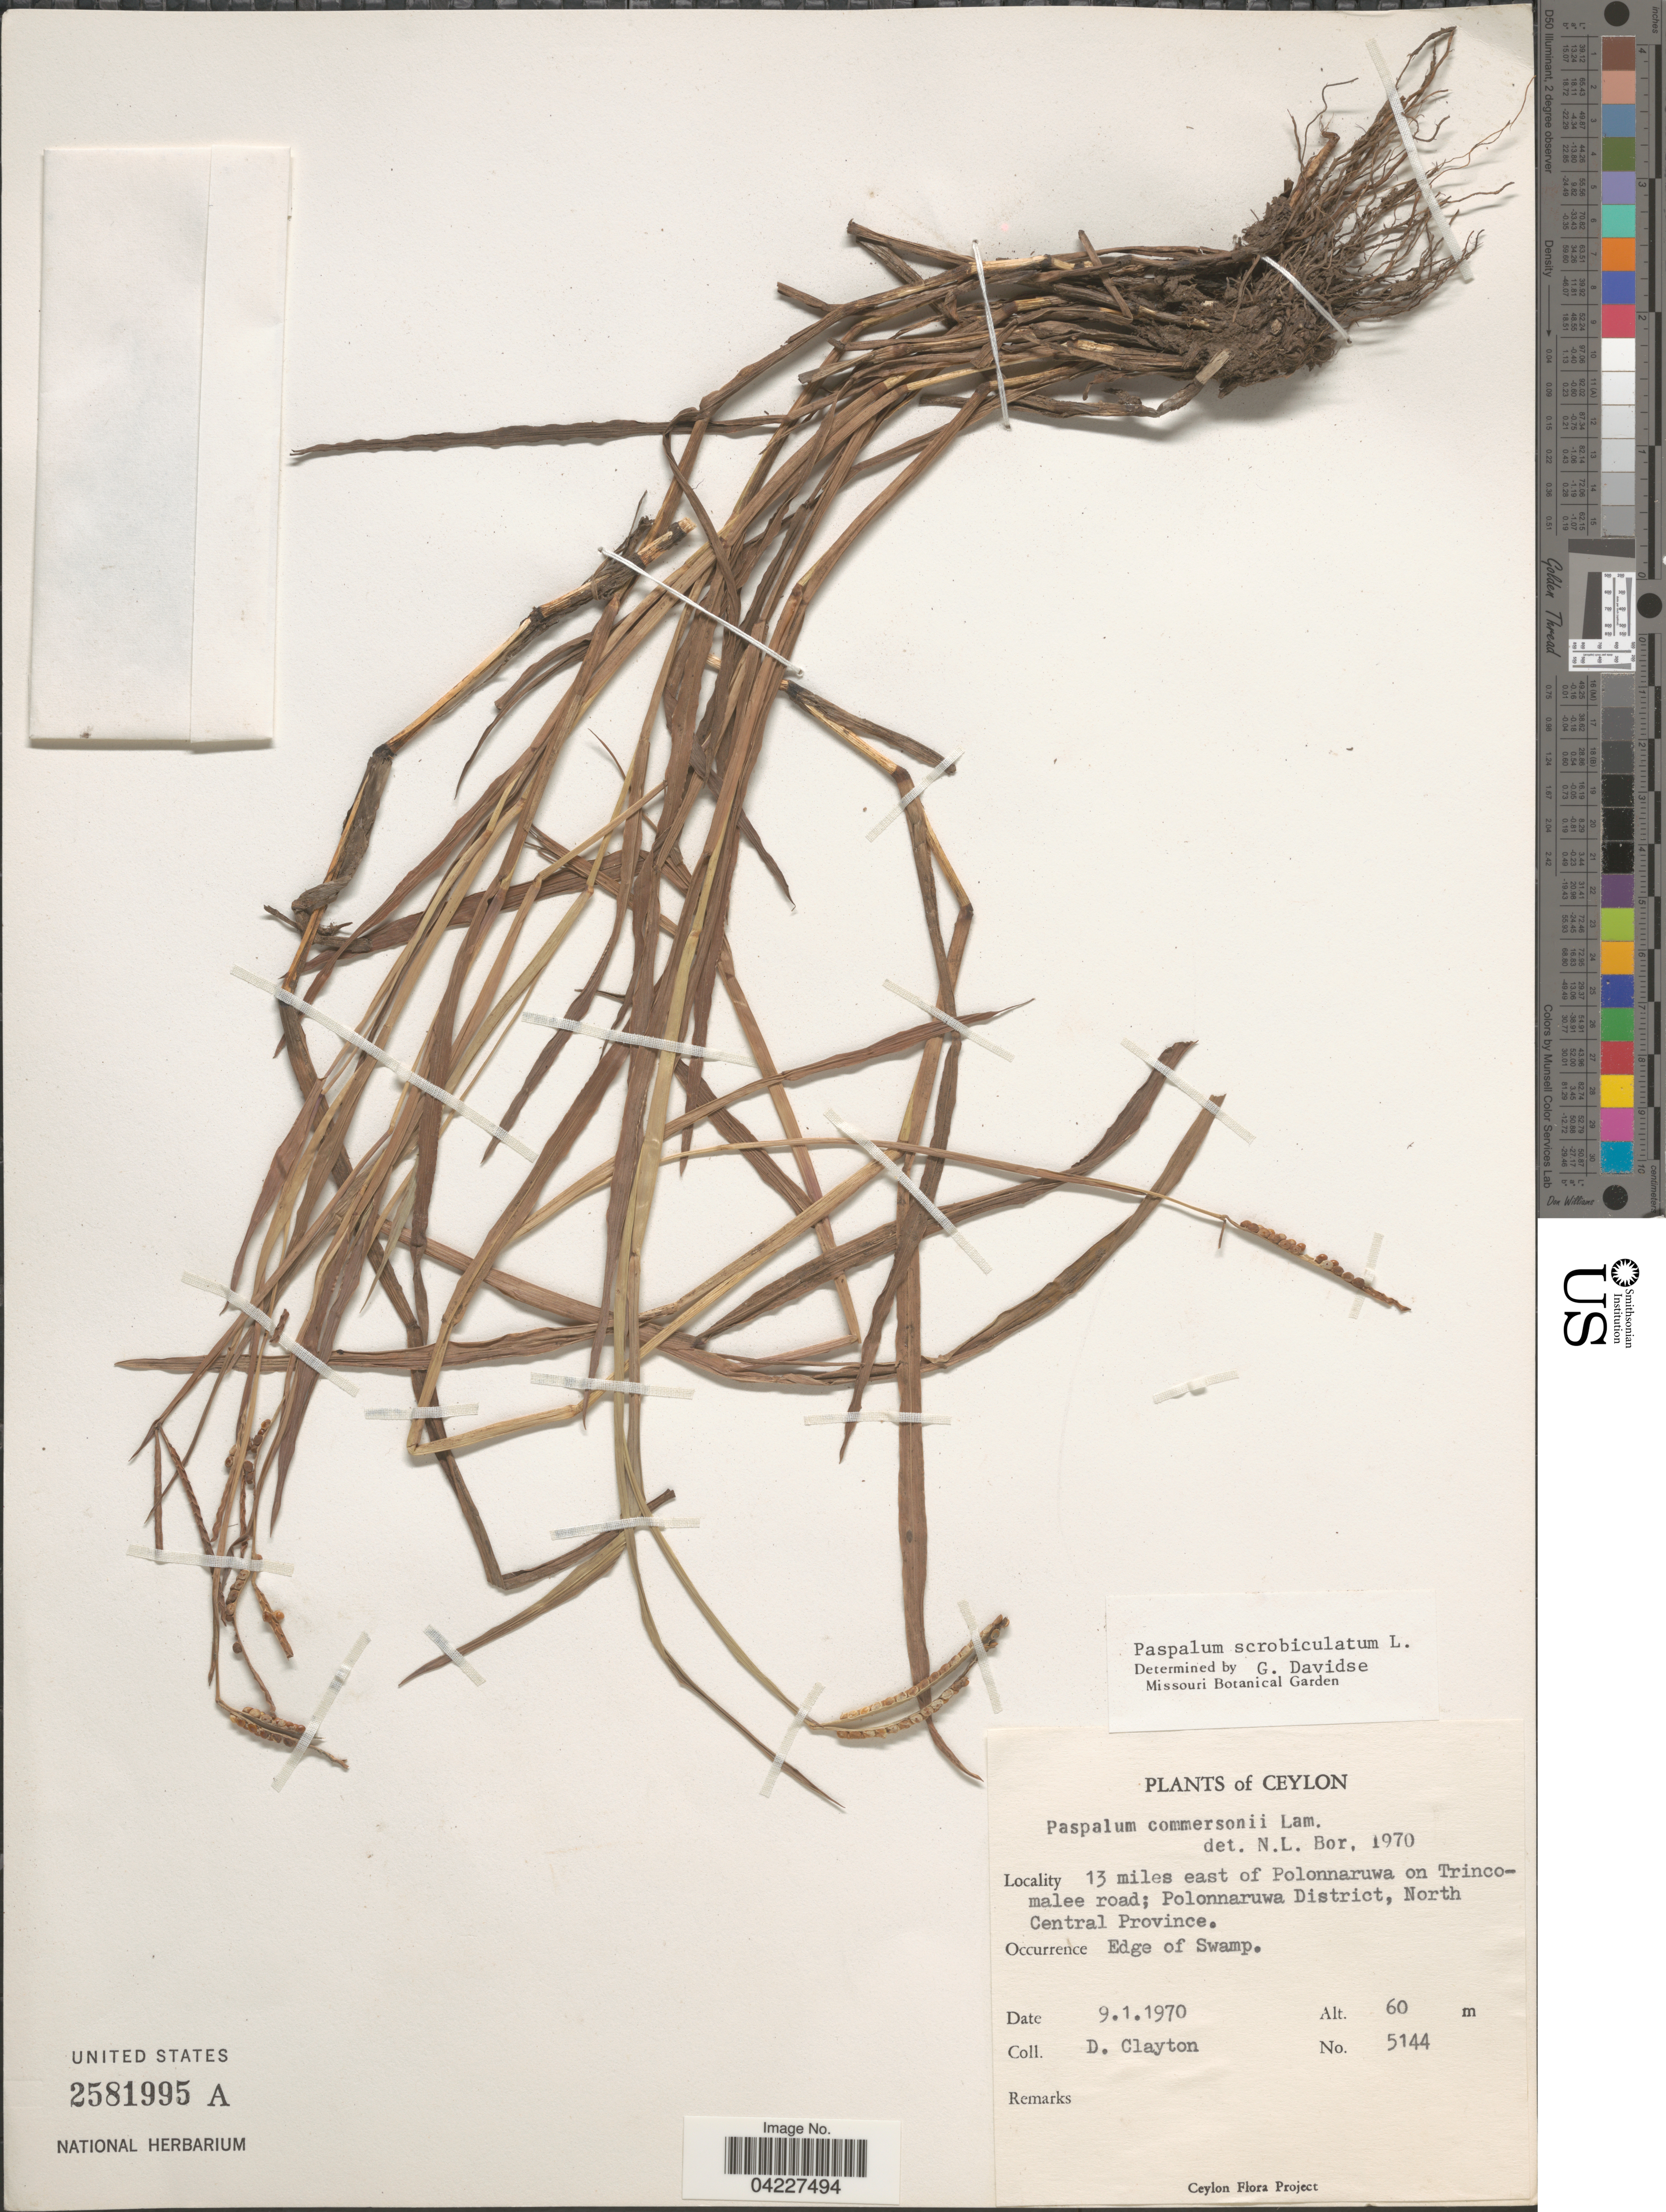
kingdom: Plantae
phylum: Tracheophyta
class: Liliopsida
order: Poales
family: Poaceae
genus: Paspalum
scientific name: Paspalum scrobiculatum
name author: L.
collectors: D. Clayton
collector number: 5144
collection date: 1970-01-09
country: Sri Lanka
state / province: North Central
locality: Ceylon. 13 miles east of Polonnaruwa on Trincomalee road; Polonnaruwa District.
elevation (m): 60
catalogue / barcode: US 2581995A